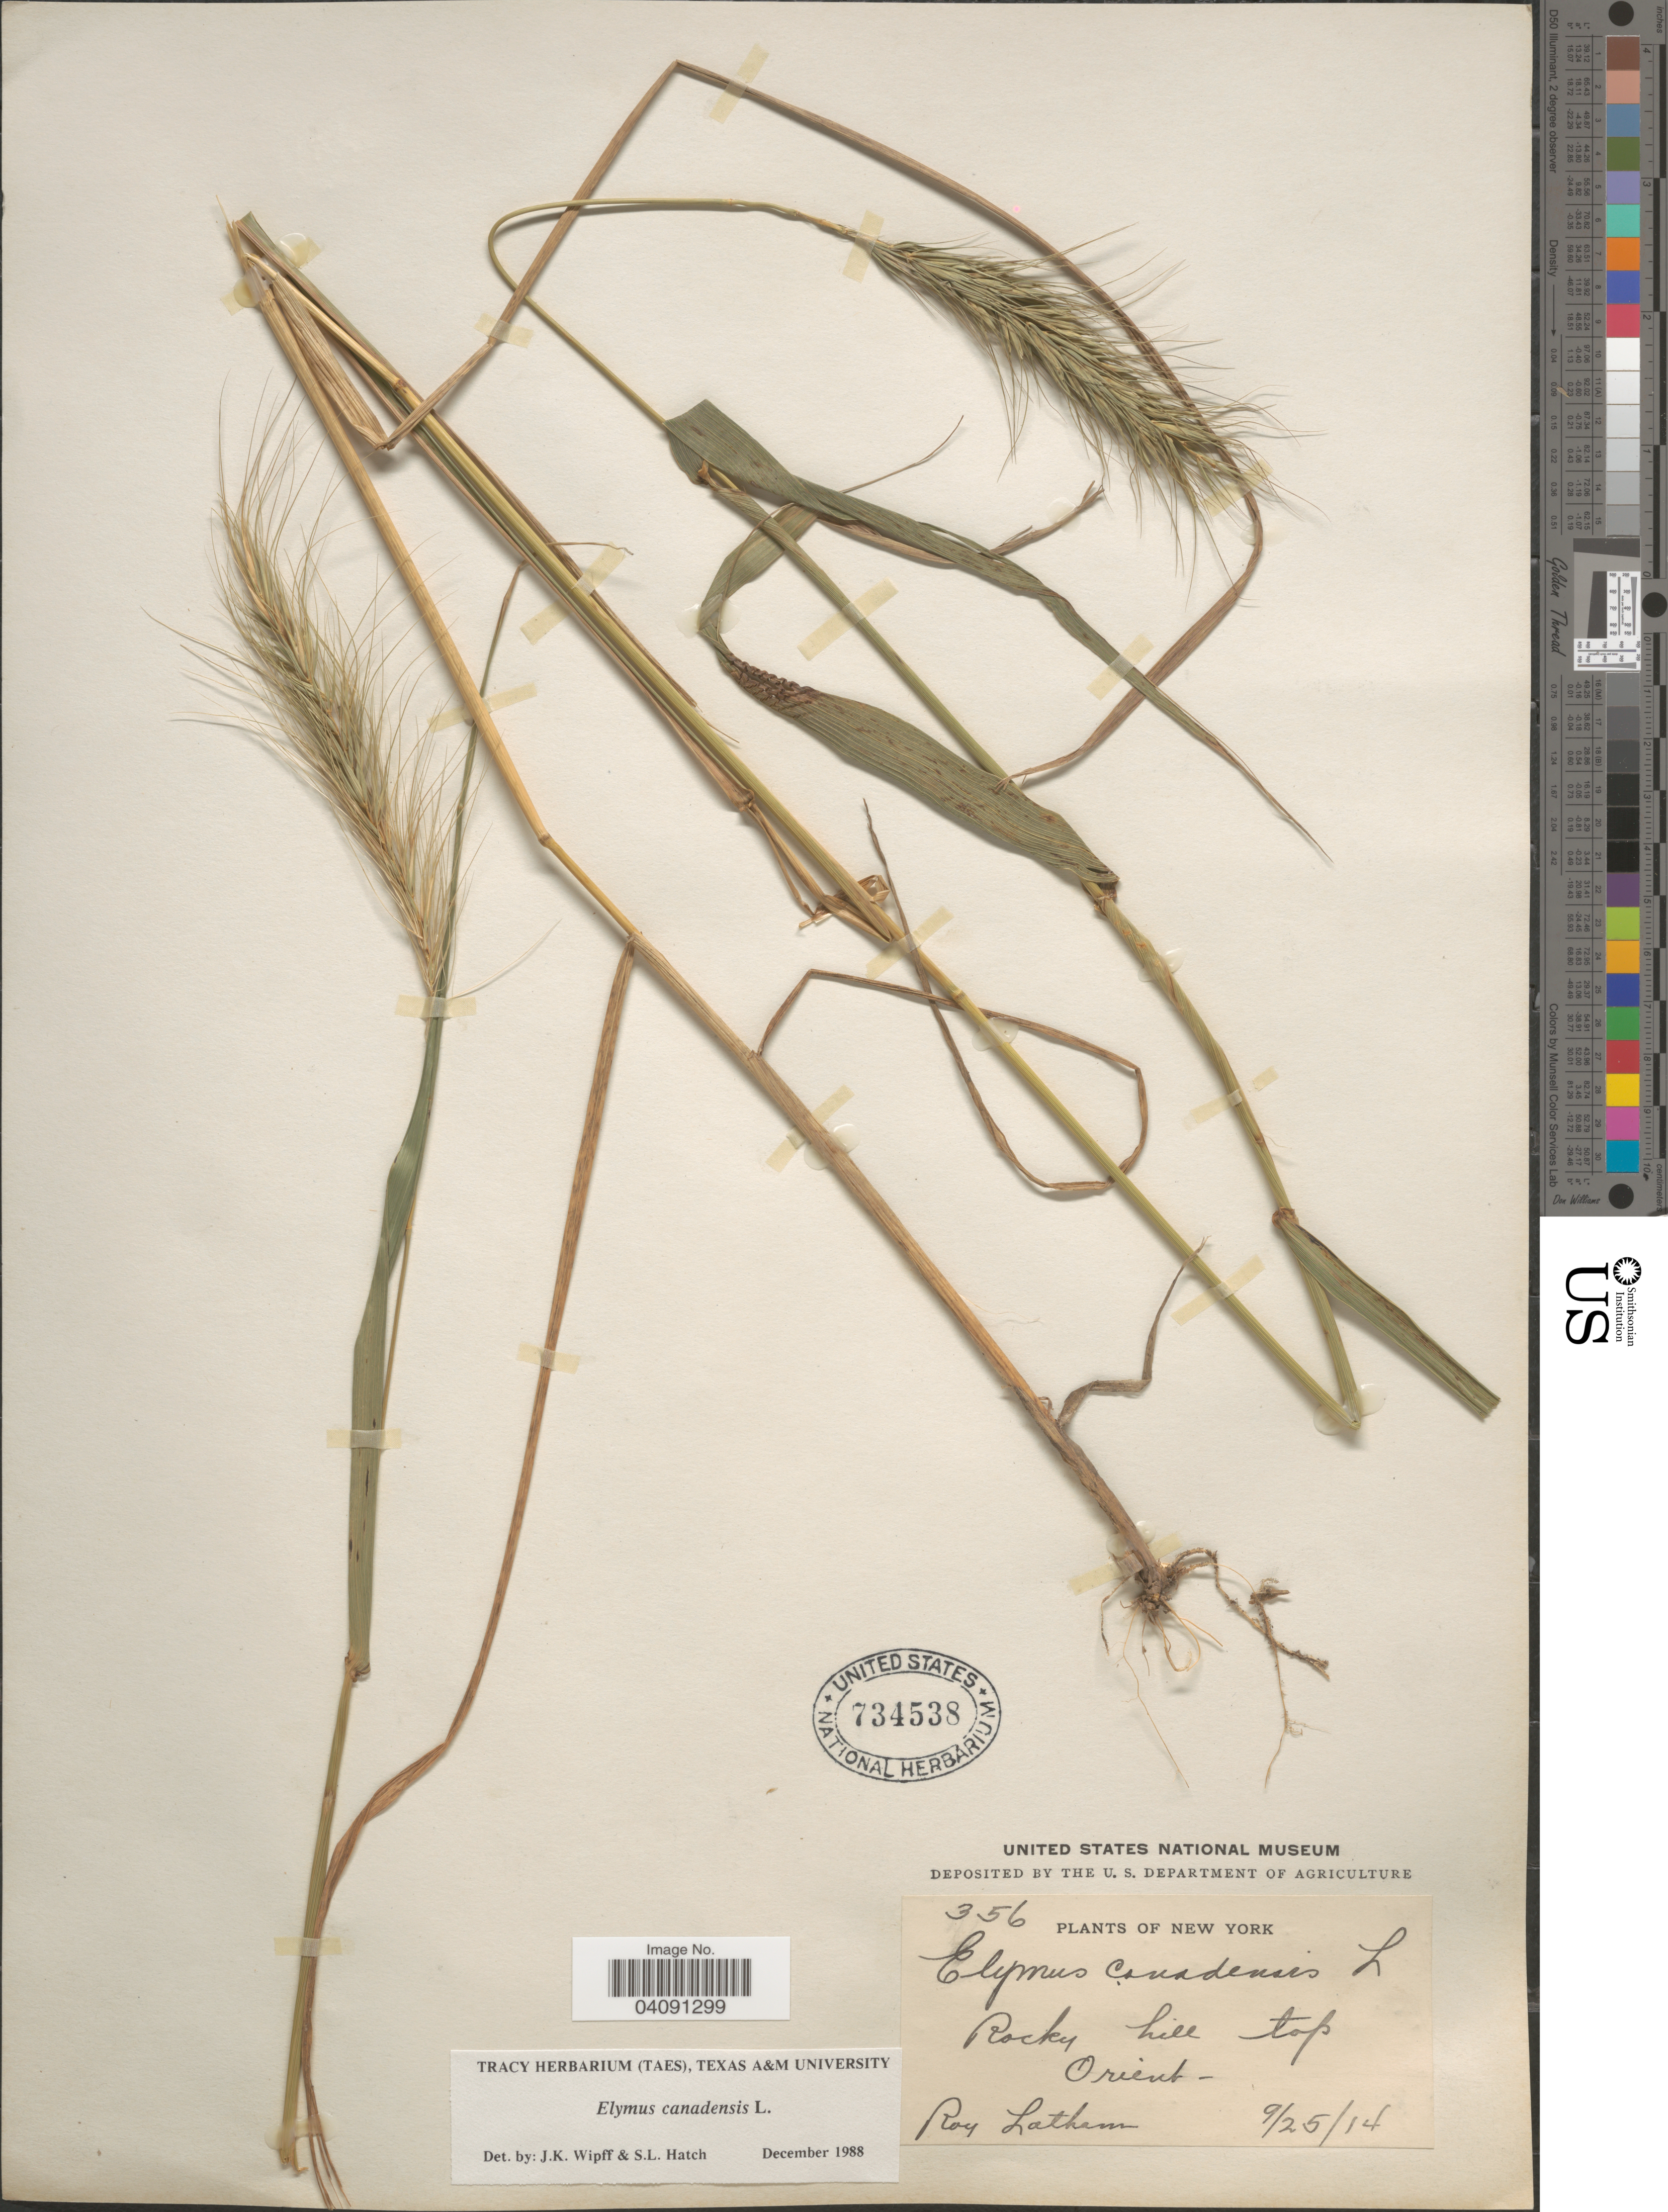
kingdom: Plantae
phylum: Tracheophyta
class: Liliopsida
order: Poales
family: Poaceae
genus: Elymus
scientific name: Elymus canadensis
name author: L.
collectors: R. Latham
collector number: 356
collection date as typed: Transcribed d/m/y: 25/9/14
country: United States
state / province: New York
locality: Rocky hill top Orient.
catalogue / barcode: US 734538